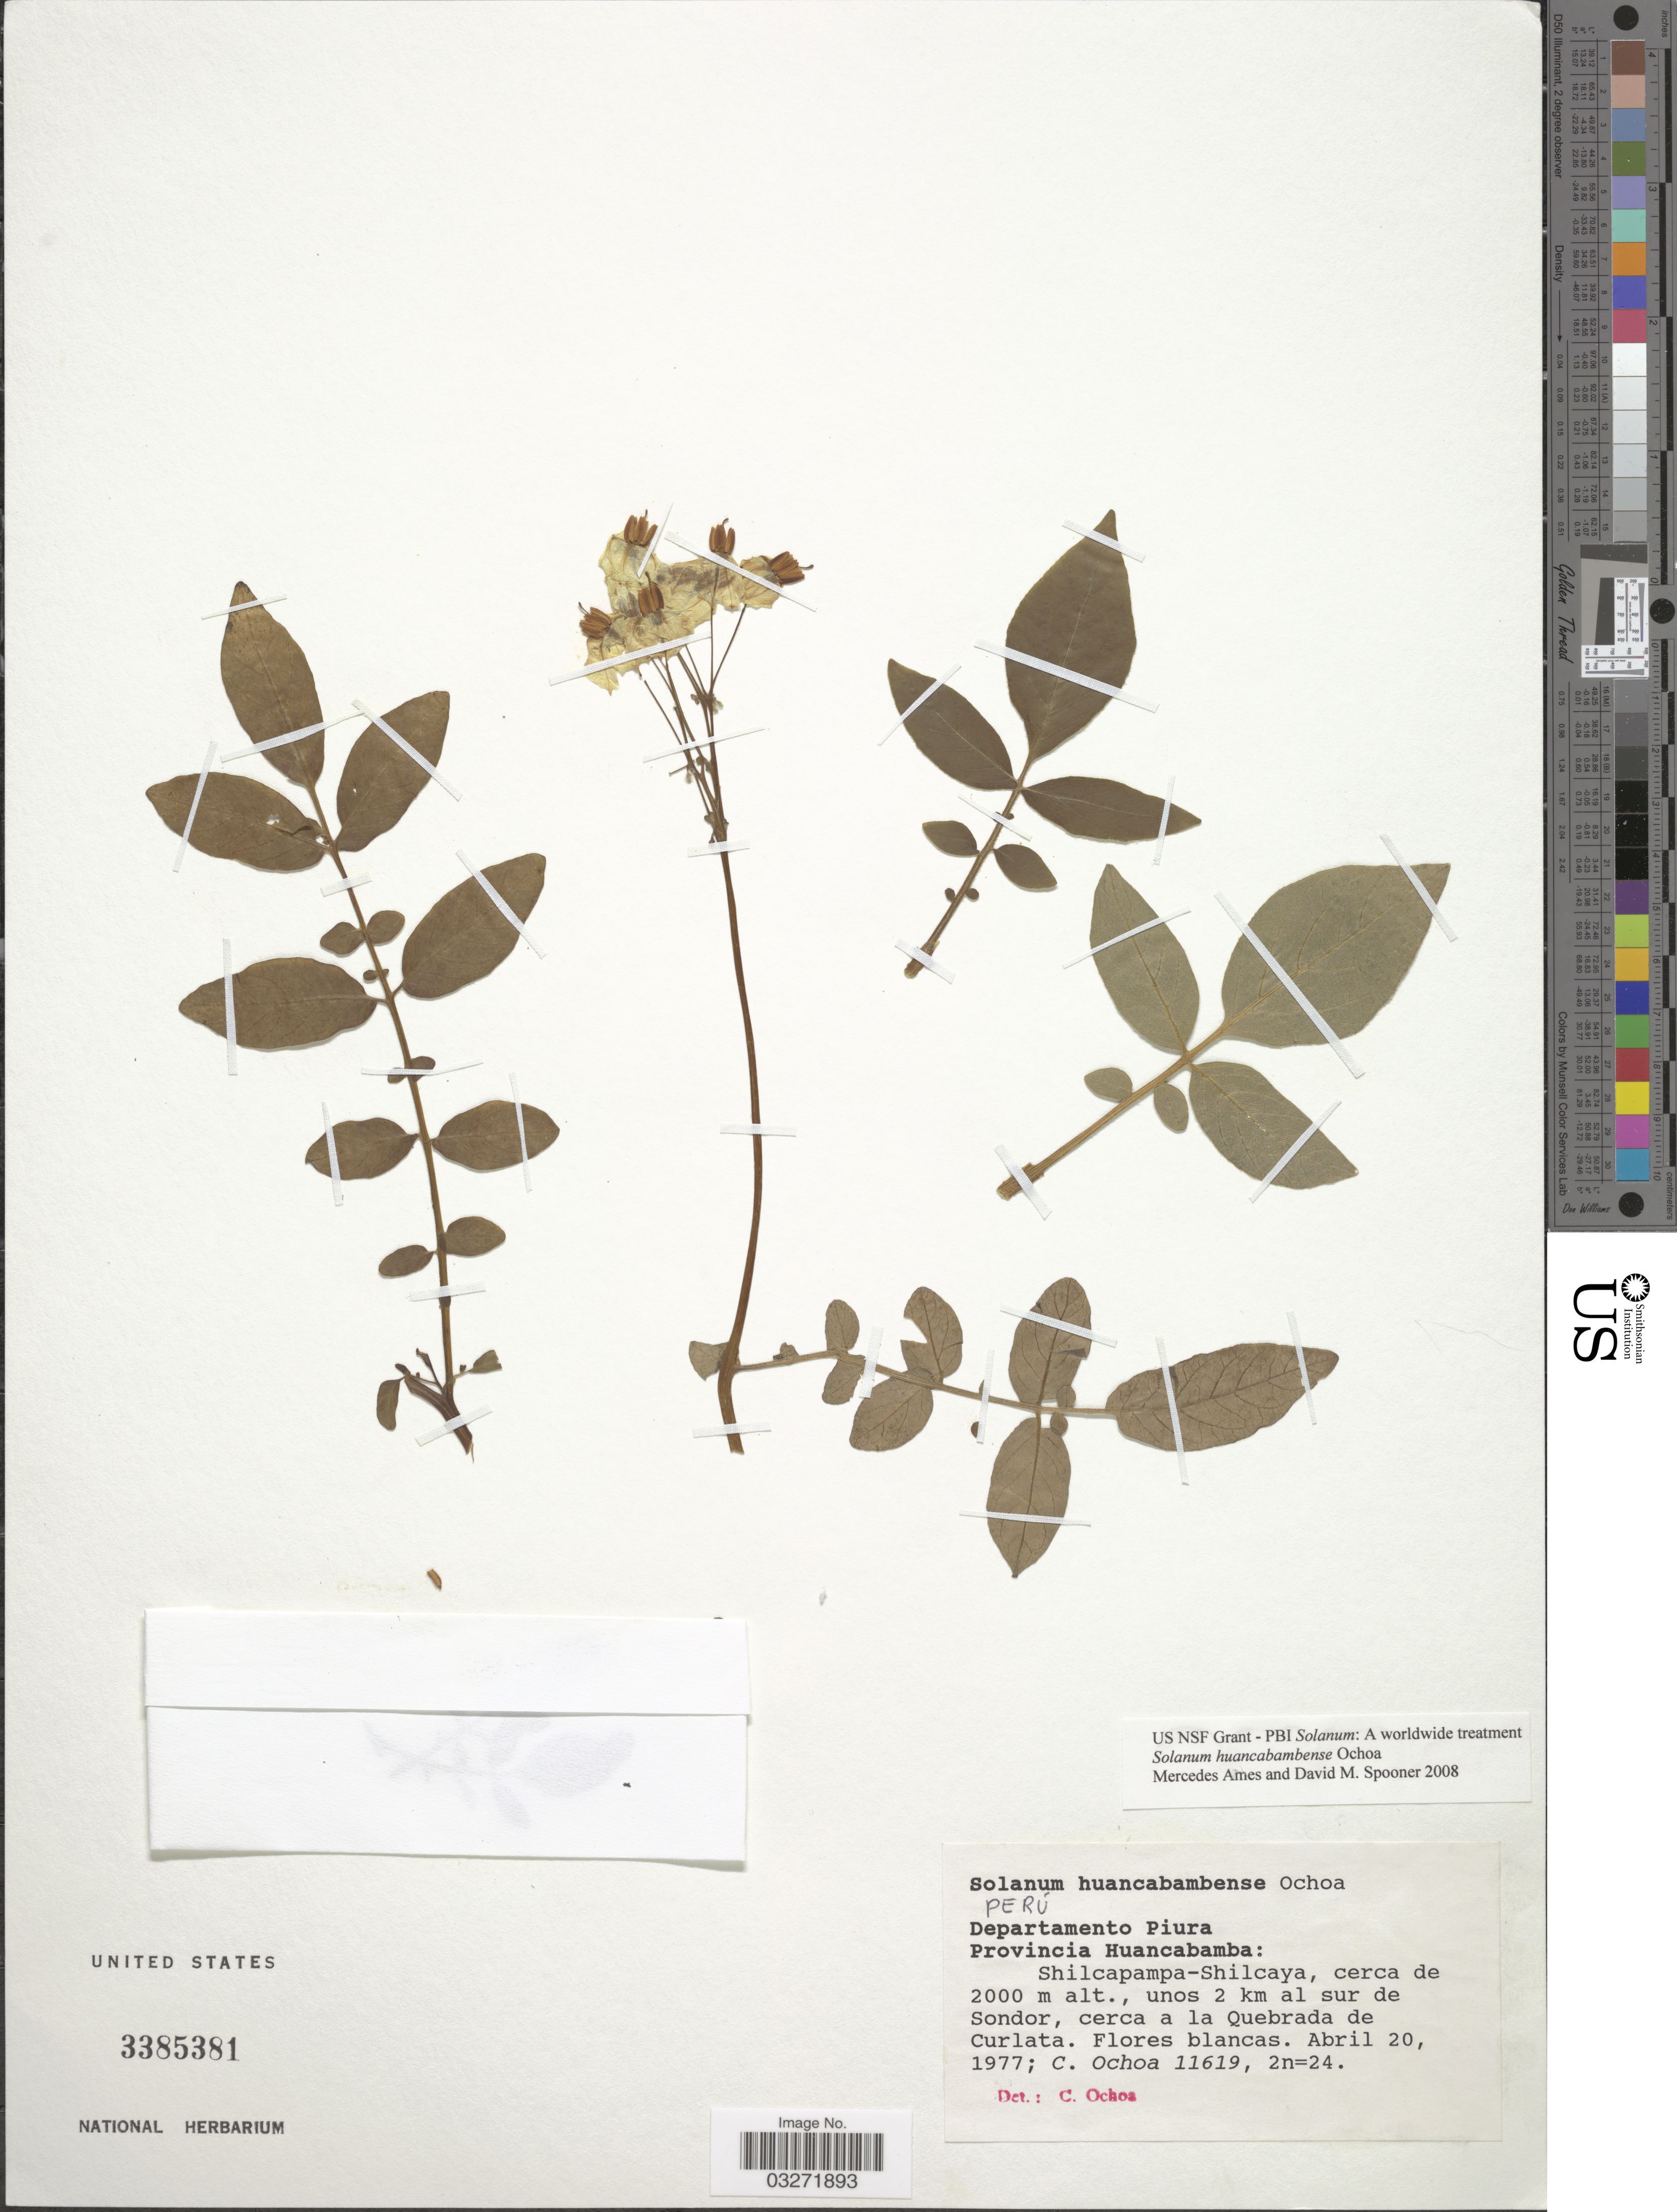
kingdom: Plantae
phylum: Tracheophyta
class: Magnoliopsida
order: Solanales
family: Solanaceae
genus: Solanum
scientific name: Solanum huancabambense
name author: Ochoa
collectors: C. Ochoa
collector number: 11619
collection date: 1977-04-20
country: Peru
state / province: Piura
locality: Departamento Piura. Provincia Huancabamba: Shilcapampa-Shilcaya, unos 2 km al sur de Sondor, cerca a la Quebrada de Curlata.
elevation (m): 2000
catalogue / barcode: US 3385381